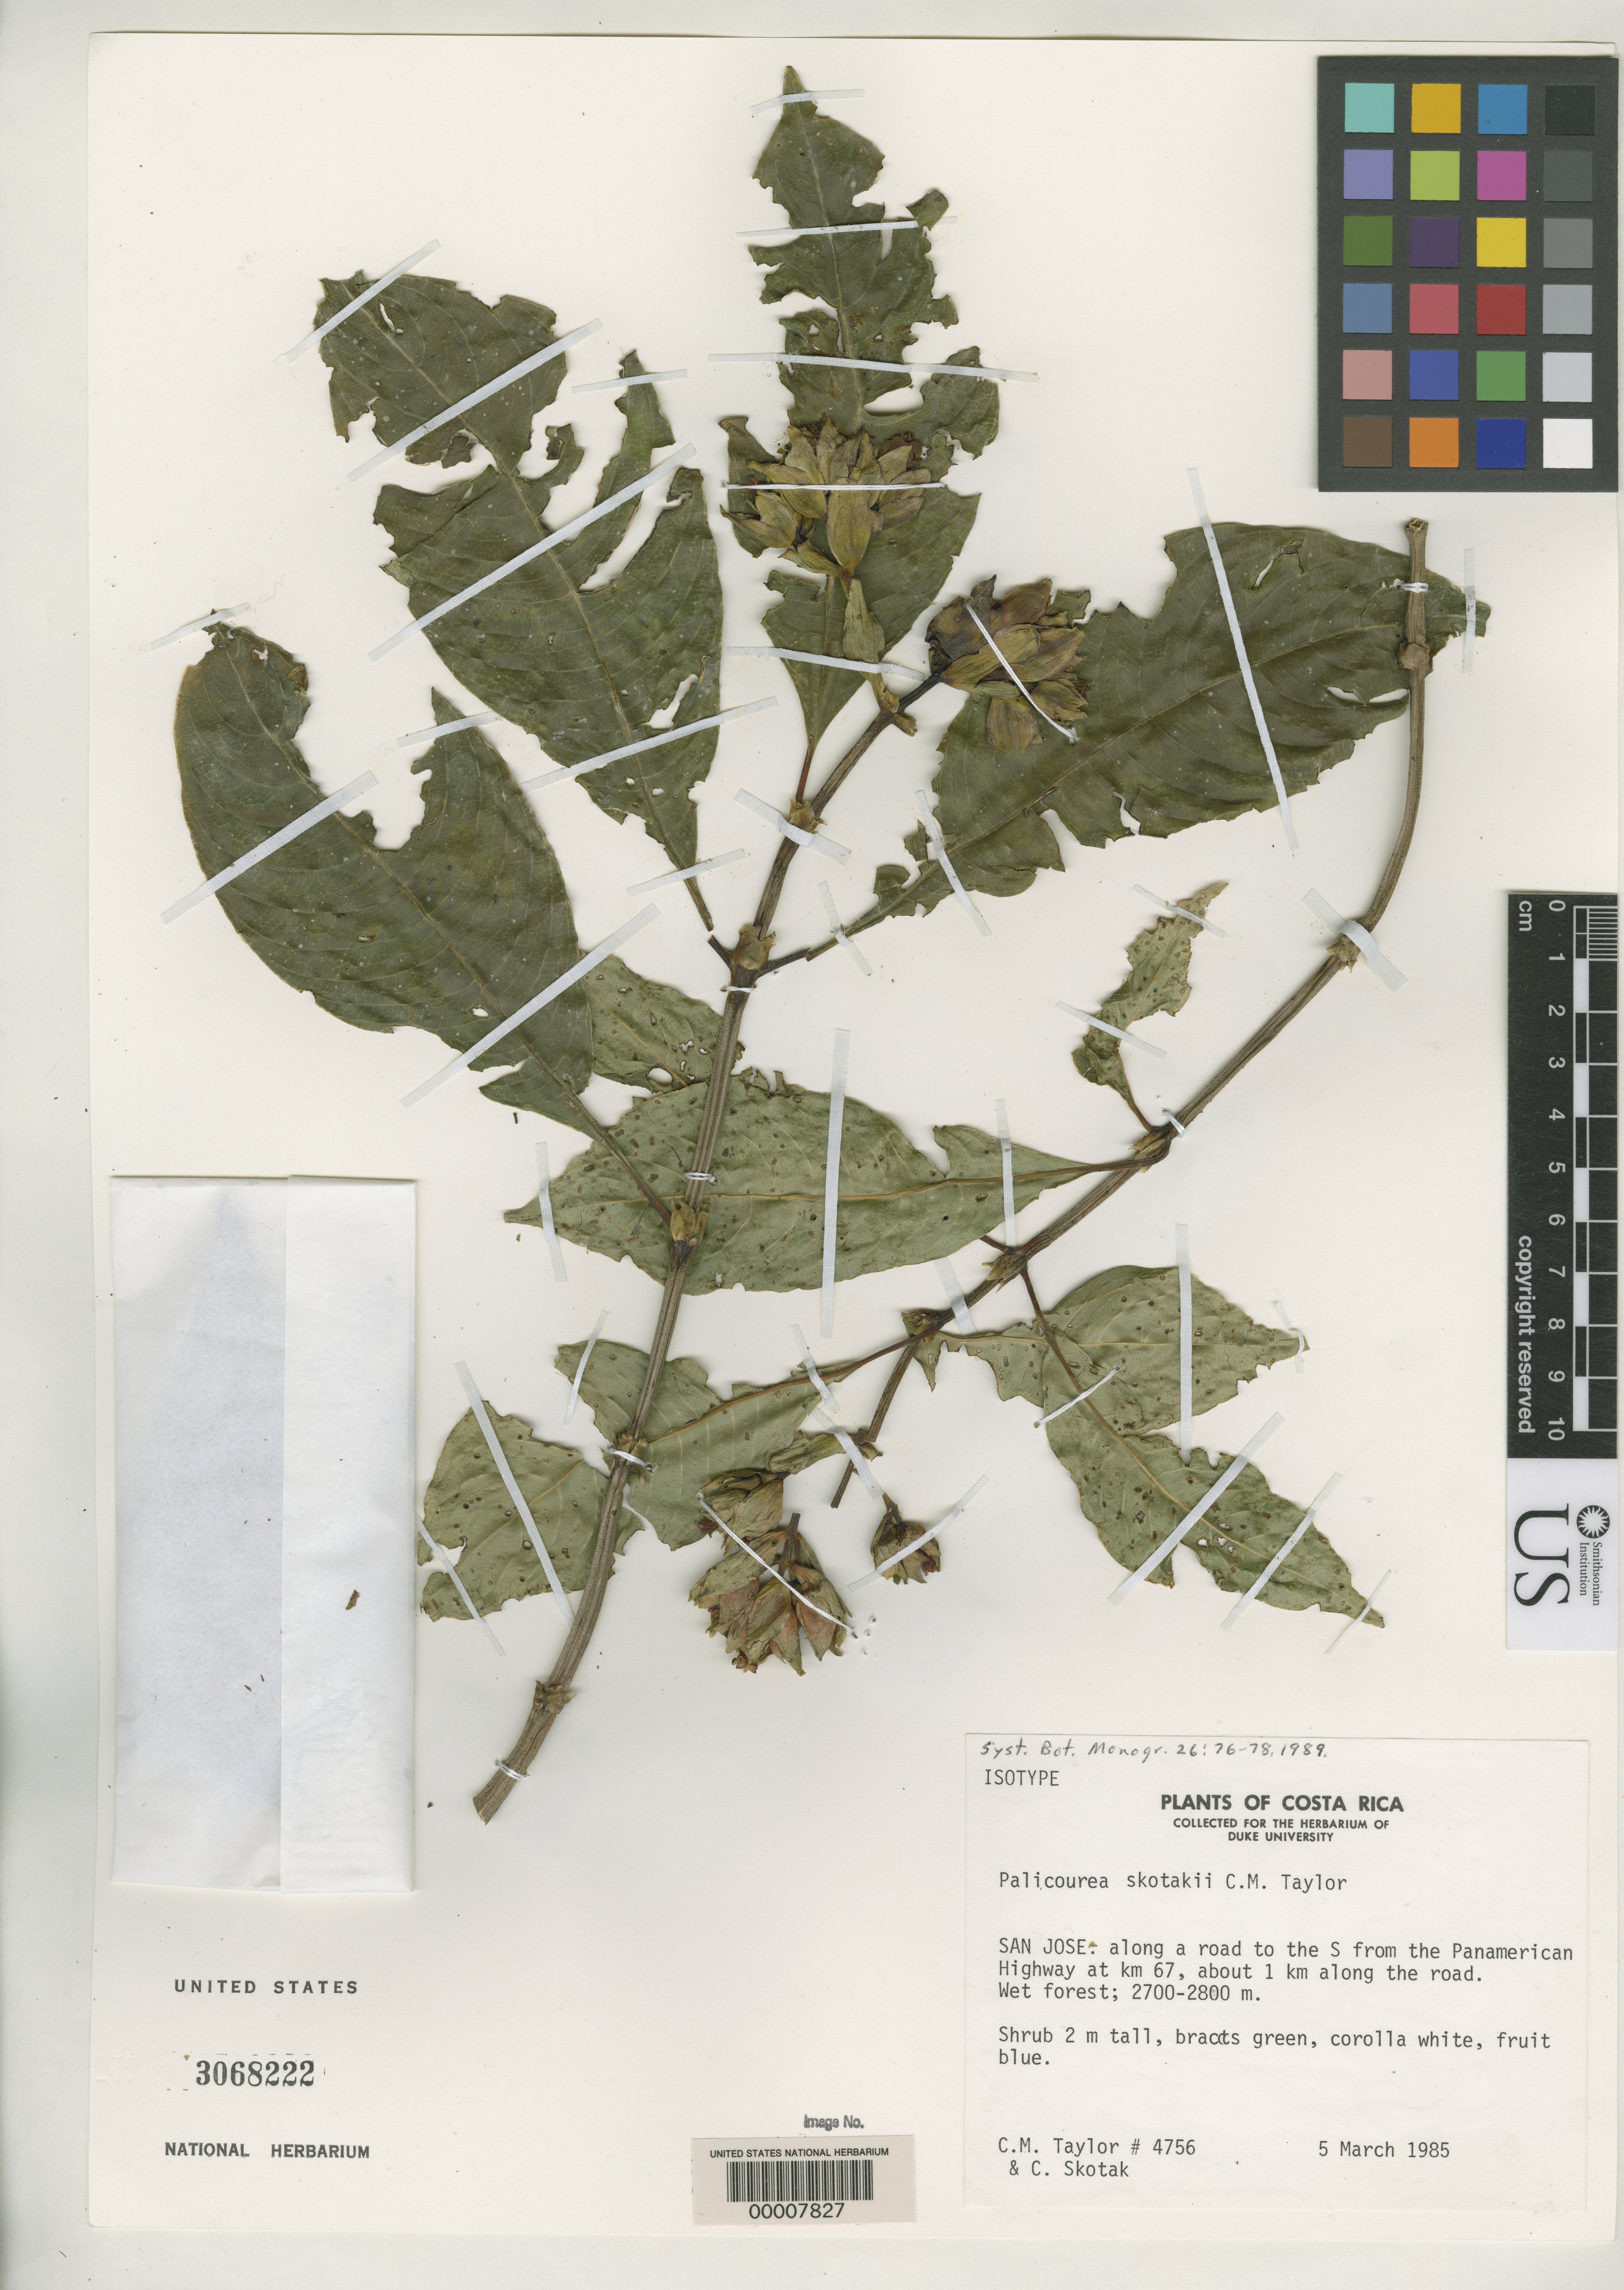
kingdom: Plantae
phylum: Tracheophyta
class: Magnoliopsida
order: Gentianales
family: Rubiaceae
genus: Palicourea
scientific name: Palicourea skotakii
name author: C.M. Taylor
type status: Isotype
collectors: C. M. Taylor & C. Skotak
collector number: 4756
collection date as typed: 05 Mar 1985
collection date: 1985-03-05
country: Costa Rica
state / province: San José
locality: Along road to S from Panamerican Highway at km 67, ca. 1 km along road.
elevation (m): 2700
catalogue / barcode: US 3068222